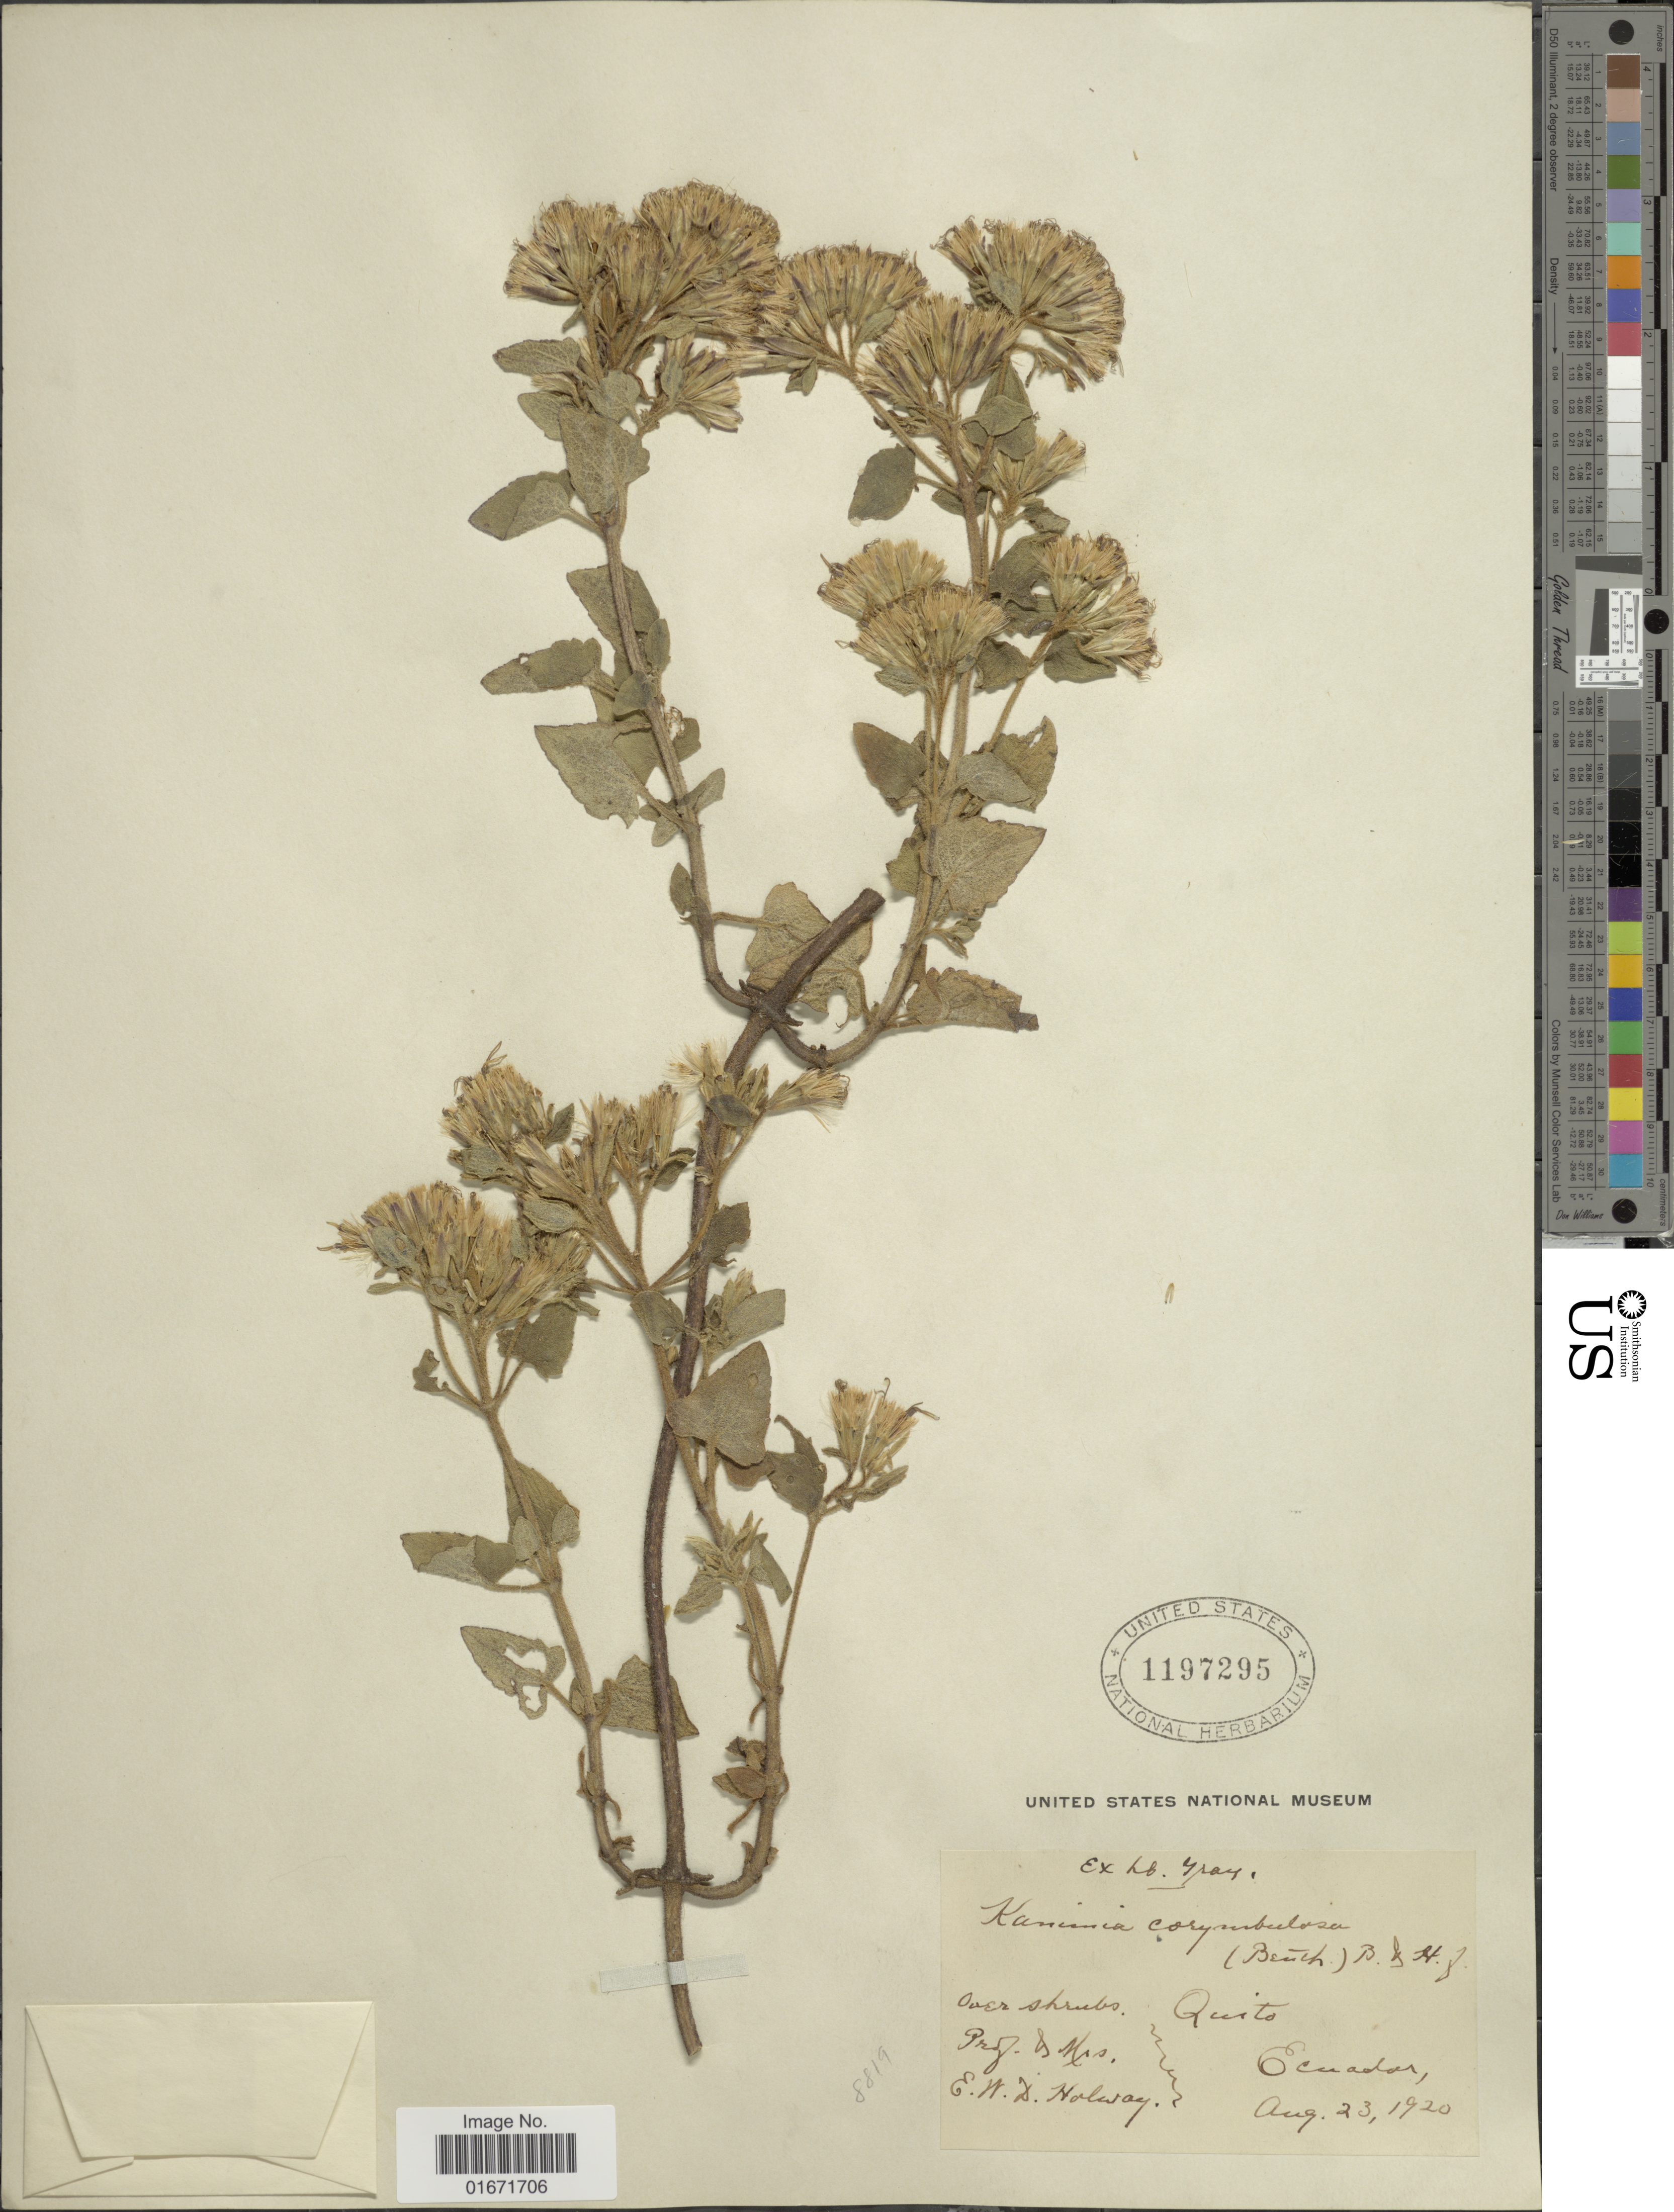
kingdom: Plantae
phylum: Tracheophyta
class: Magnoliopsida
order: Asterales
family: Asteraceae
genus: Mikania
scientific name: Mikania corymbulosa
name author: Benth.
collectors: E. W. D. Holway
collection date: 1920-08-23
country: Ecuador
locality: Quito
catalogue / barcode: US 1197295